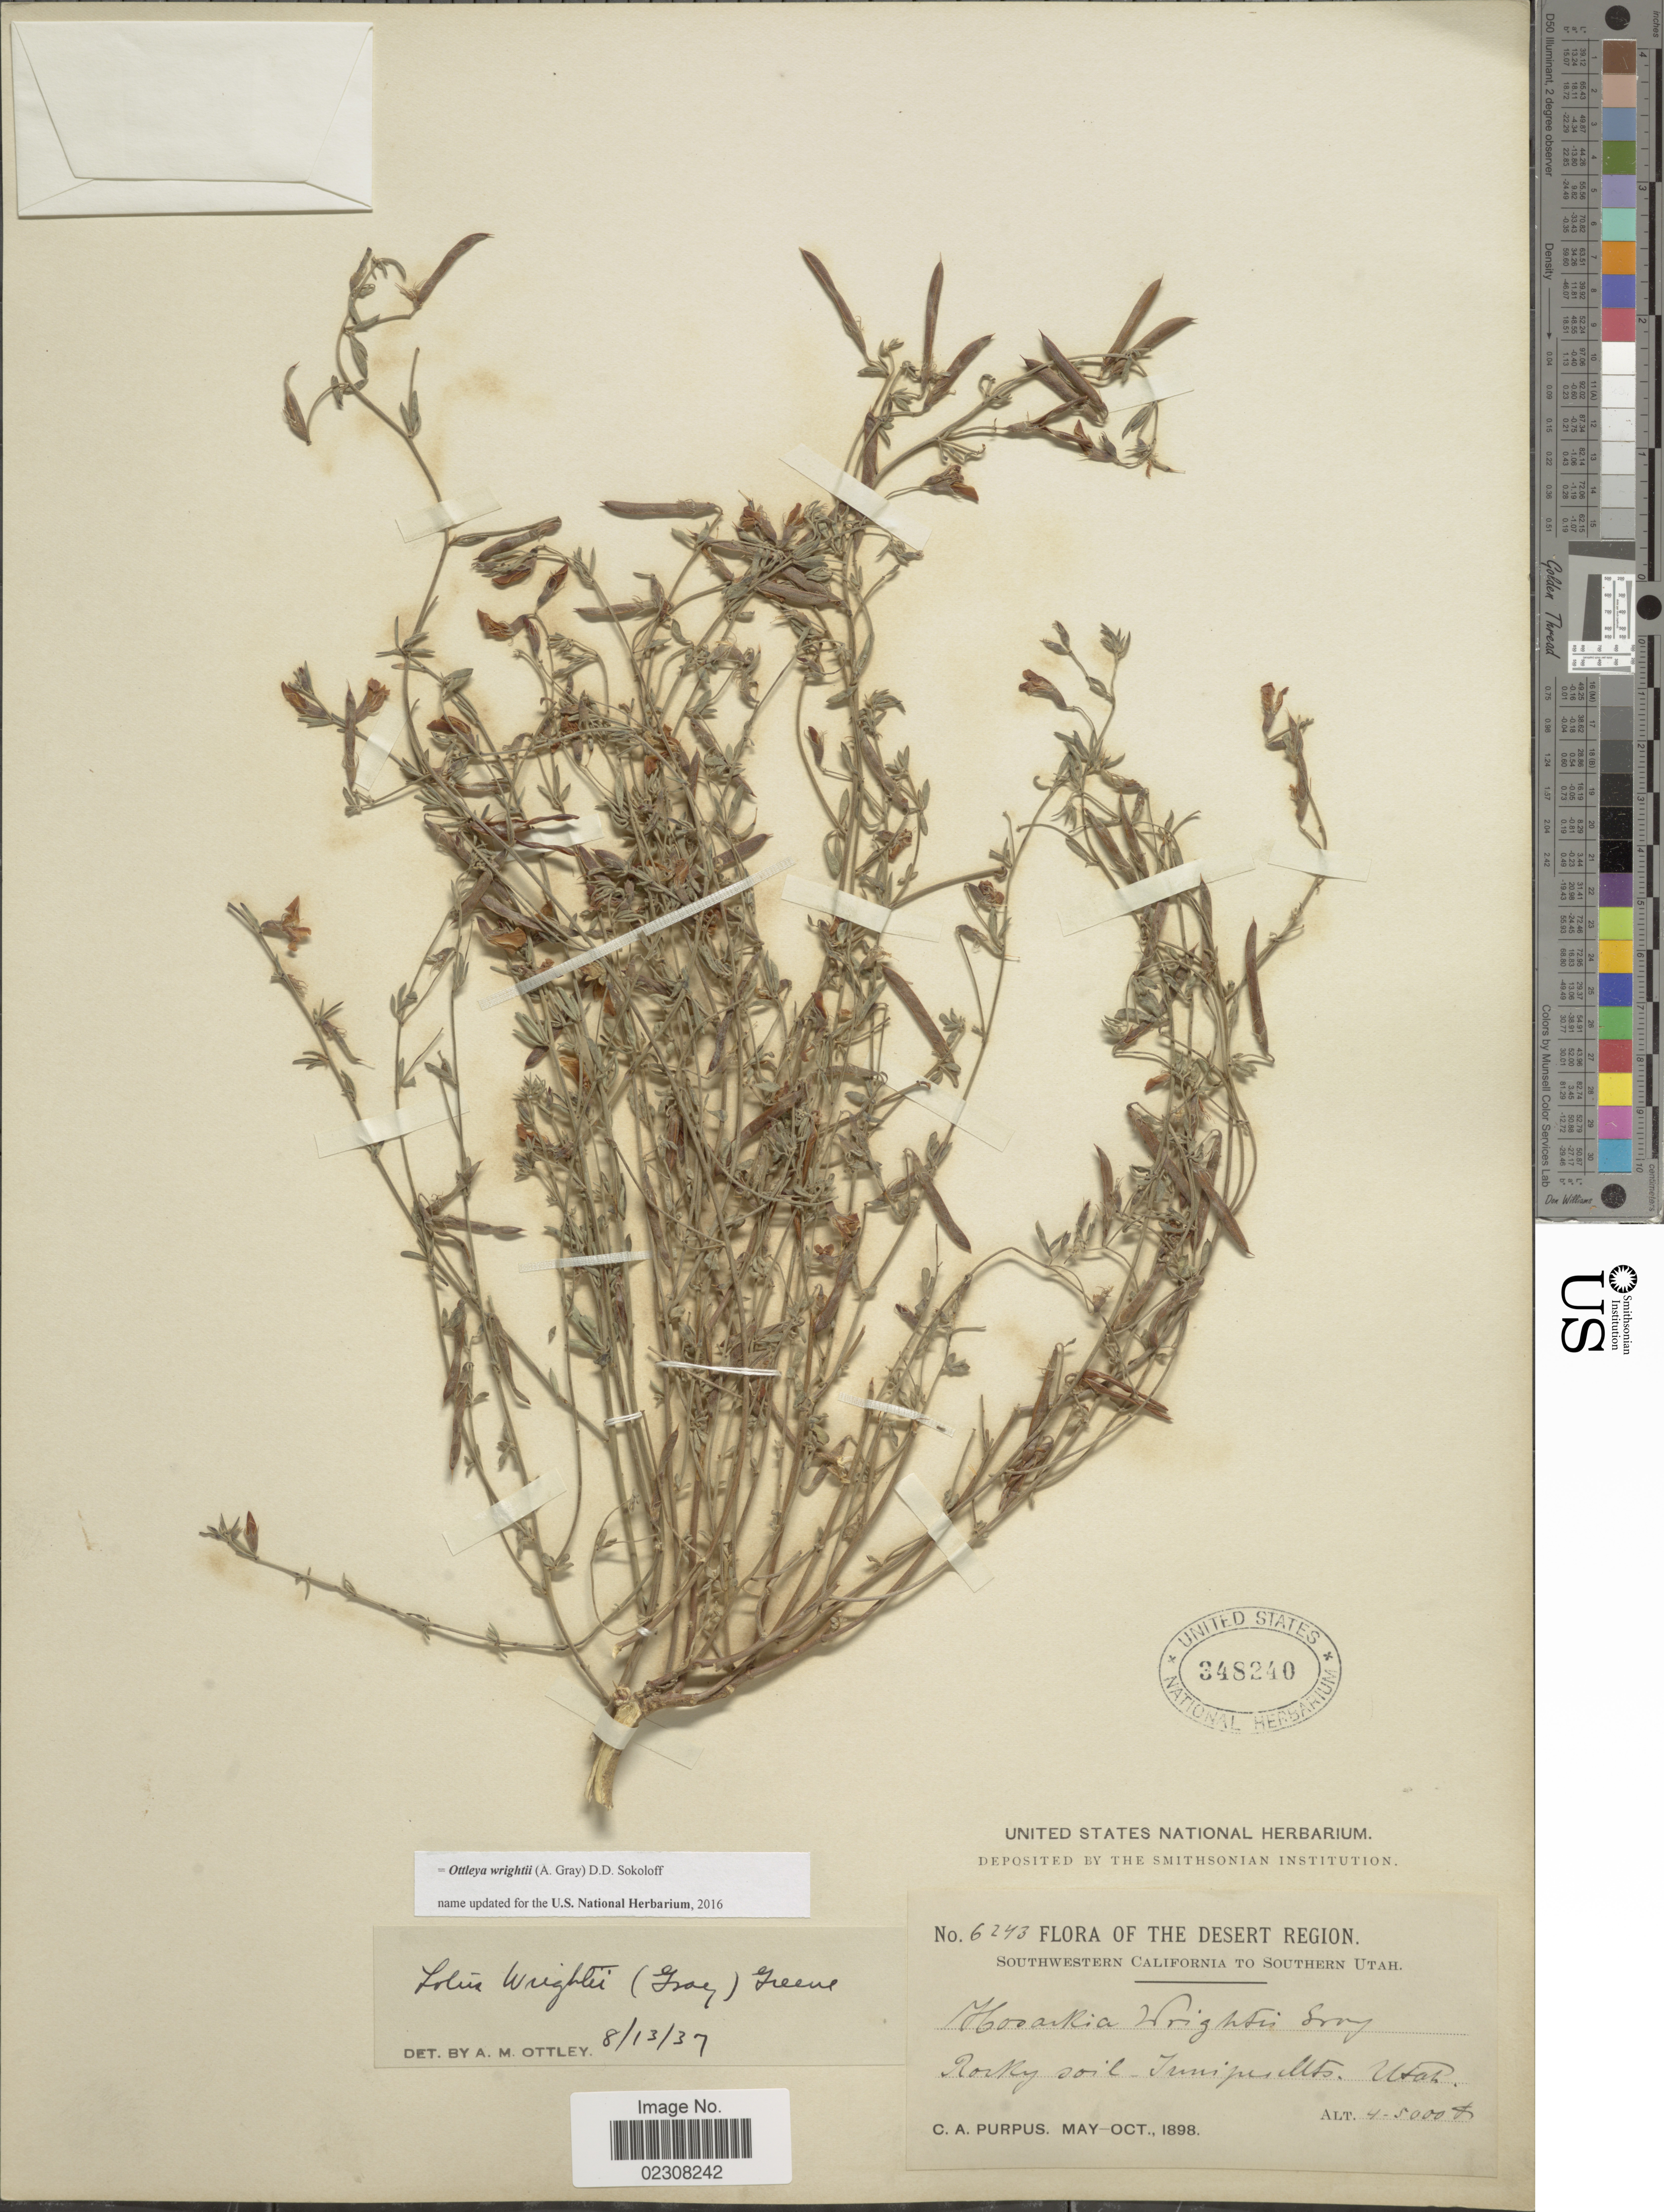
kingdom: Plantae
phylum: Tracheophyta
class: Magnoliopsida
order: Fabales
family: Fabaceae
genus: Ottleya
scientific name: Ottleya wrightii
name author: (A. Gray) D.D. Sokoloff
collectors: C. A. Purpus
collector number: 6243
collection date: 1898-05/1898-10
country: United States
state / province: Utah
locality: The Desert Region, Southwestern California to Southern Utah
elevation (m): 1219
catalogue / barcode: US 348240